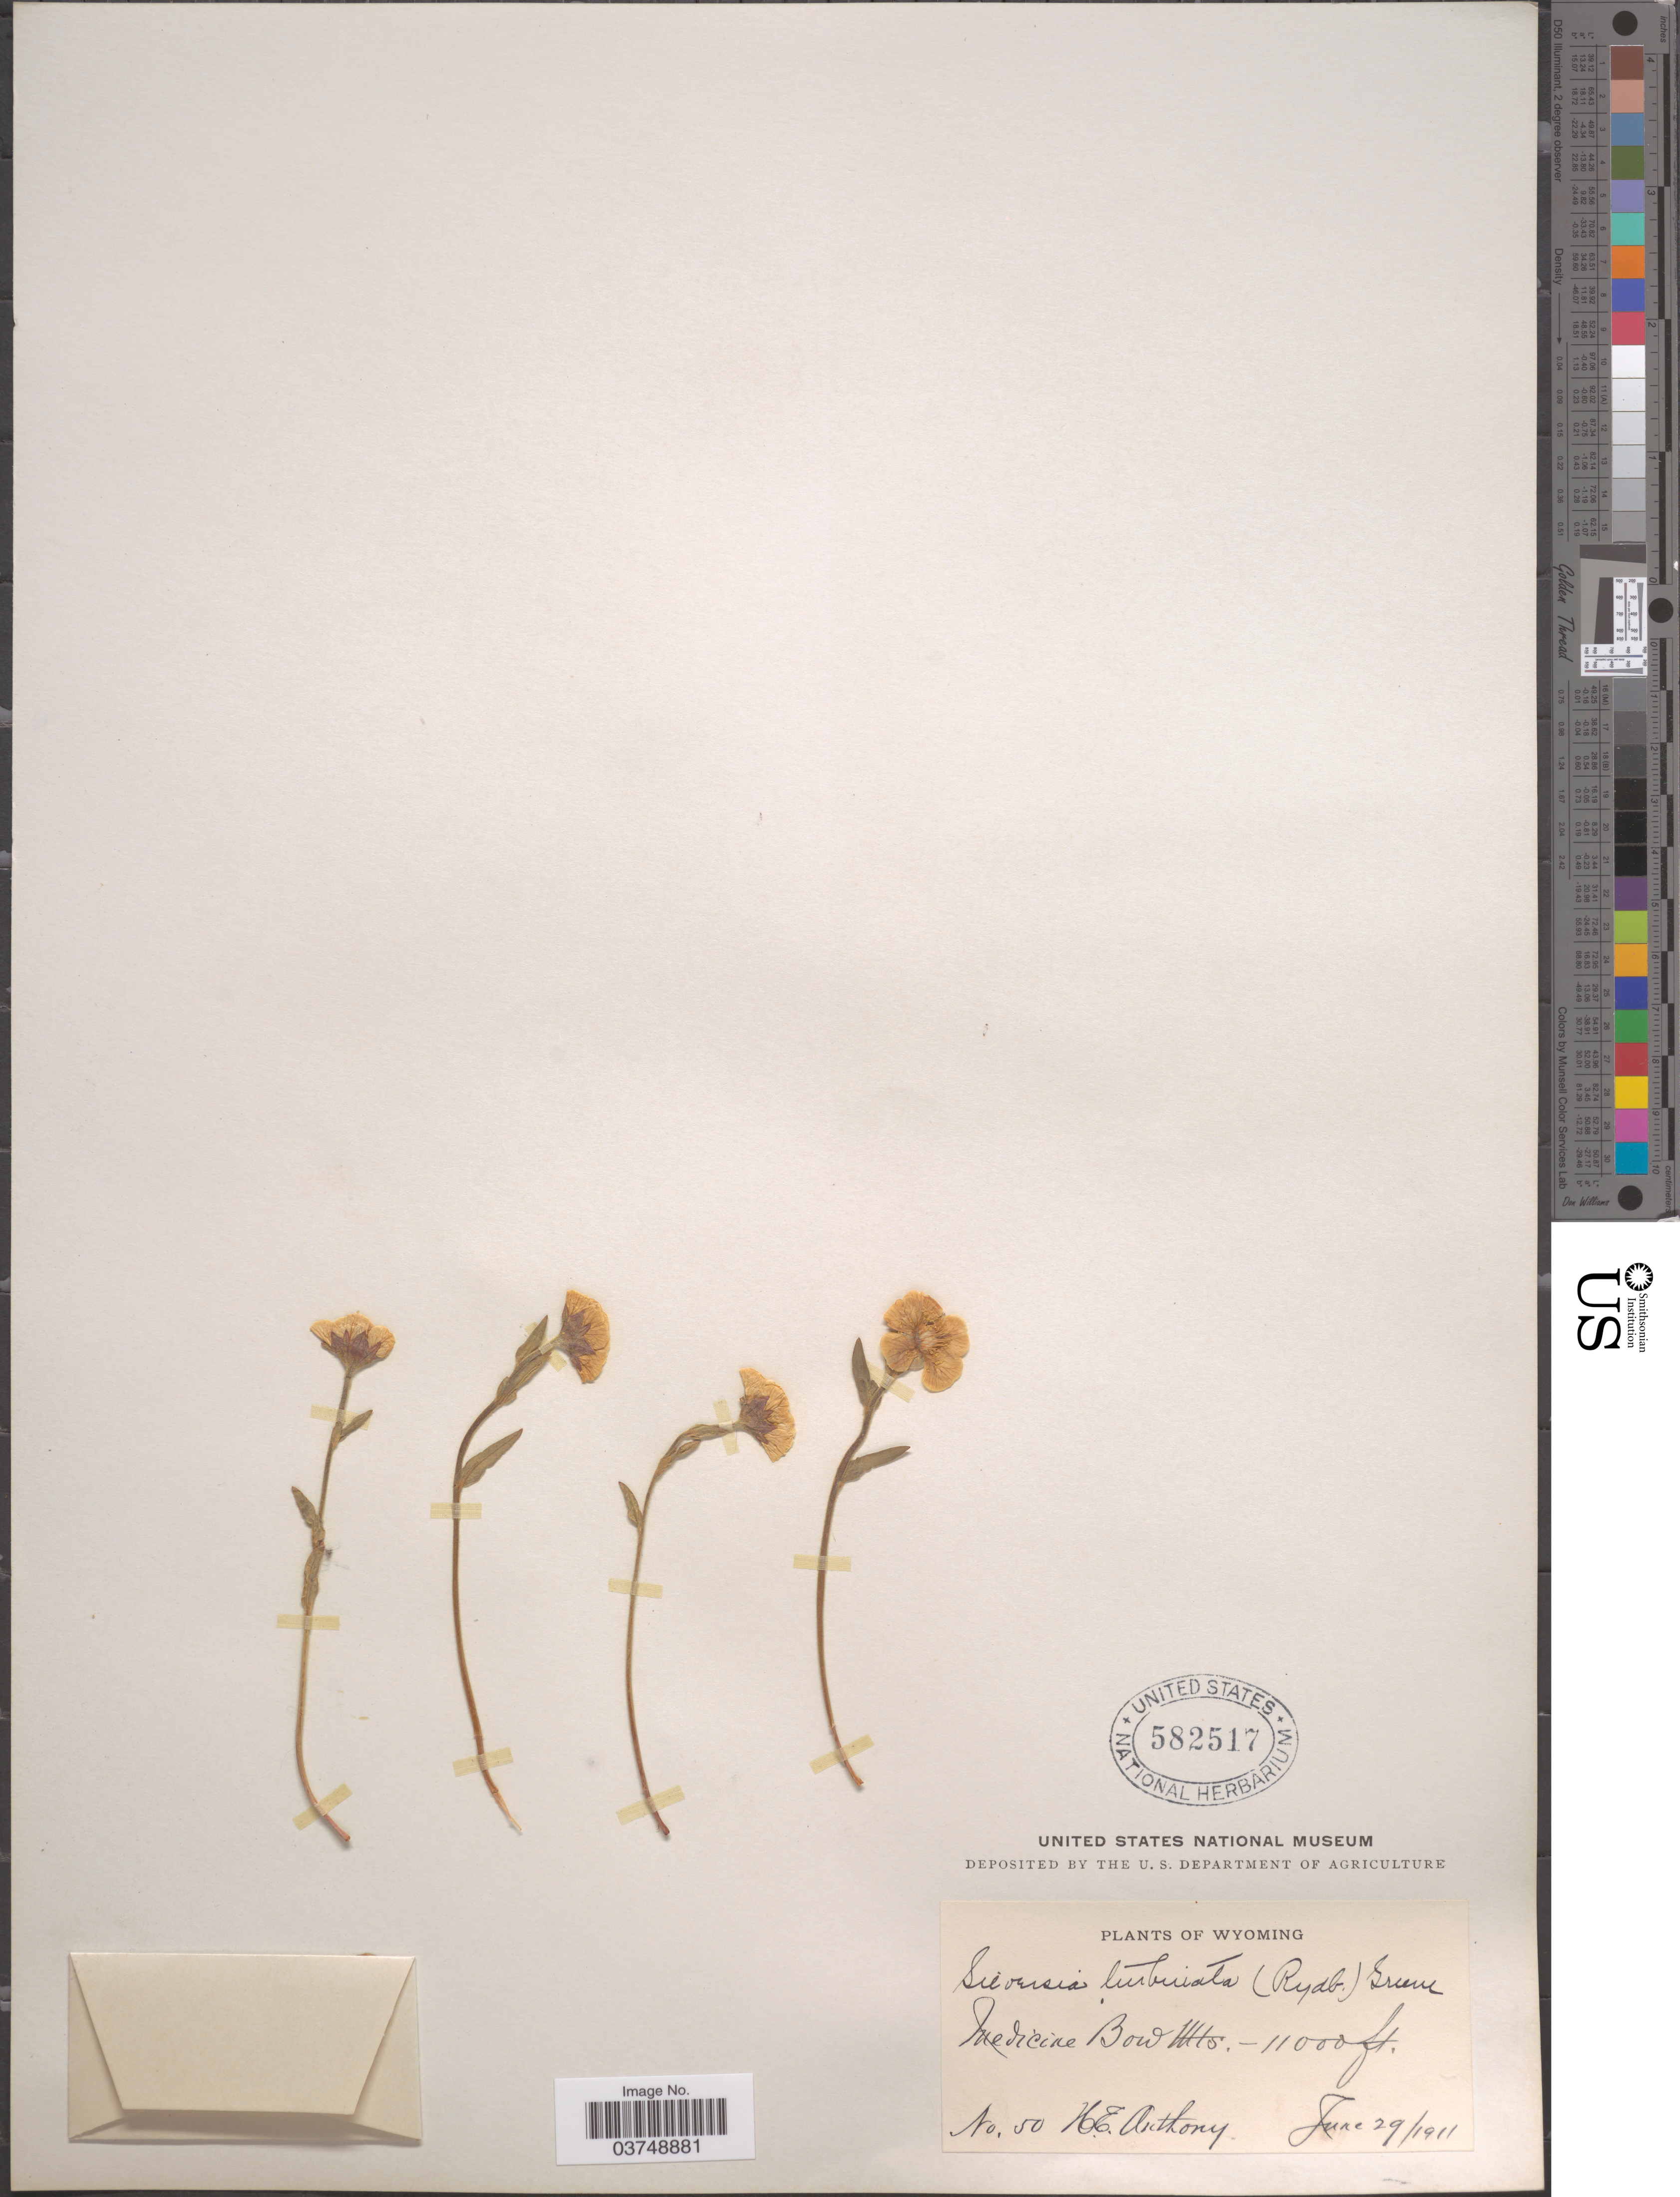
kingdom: Plantae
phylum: Tracheophyta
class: Magnoliopsida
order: Rosales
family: Rosaceae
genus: Geum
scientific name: Geum rossii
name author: (R. Br.) Ser.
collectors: H. E. Anthony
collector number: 50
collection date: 1911-06-29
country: United States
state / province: Wyoming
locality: Medicine Bow Mts.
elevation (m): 3353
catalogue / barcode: US 582517